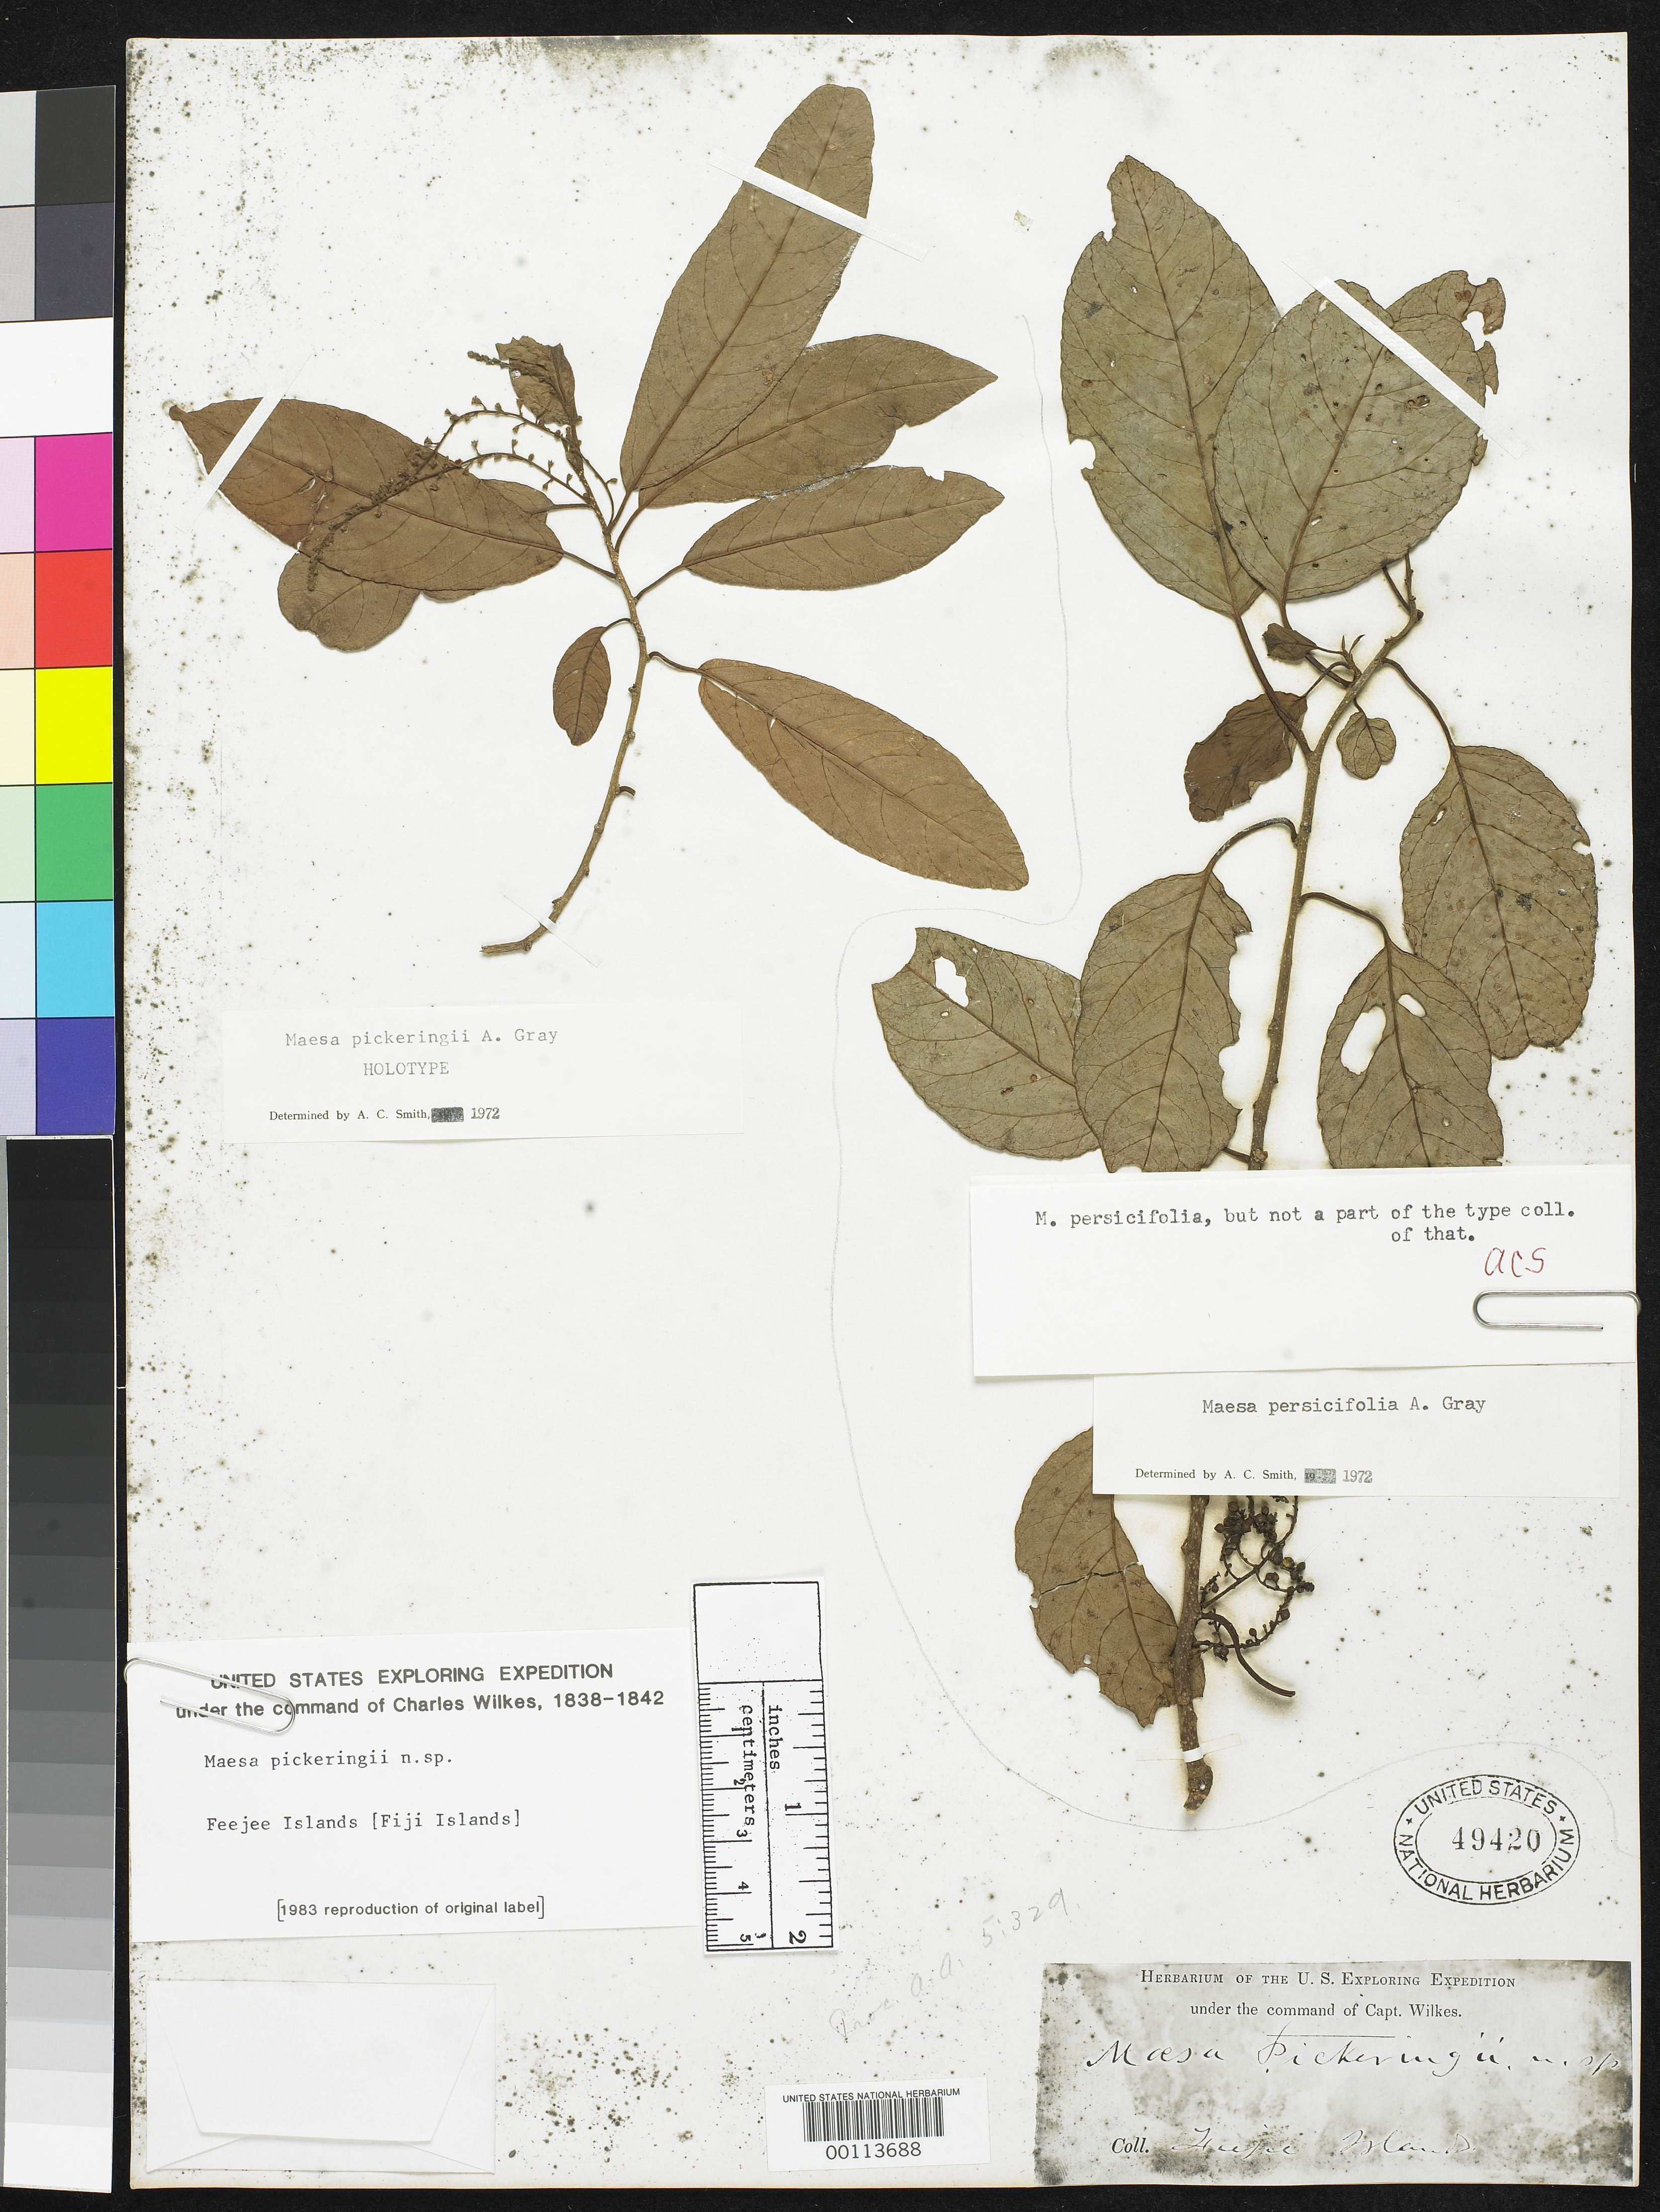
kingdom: Plantae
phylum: Tracheophyta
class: Magnoliopsida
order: Ericales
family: Primulaceae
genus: Maesa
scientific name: Maesa pickeringii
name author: A. Gray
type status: Holotype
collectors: Wilkes Explor. Exped.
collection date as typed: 1838 to -- --- 1842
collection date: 1838/1842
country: Fiji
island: Viti Levu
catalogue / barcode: US 49420